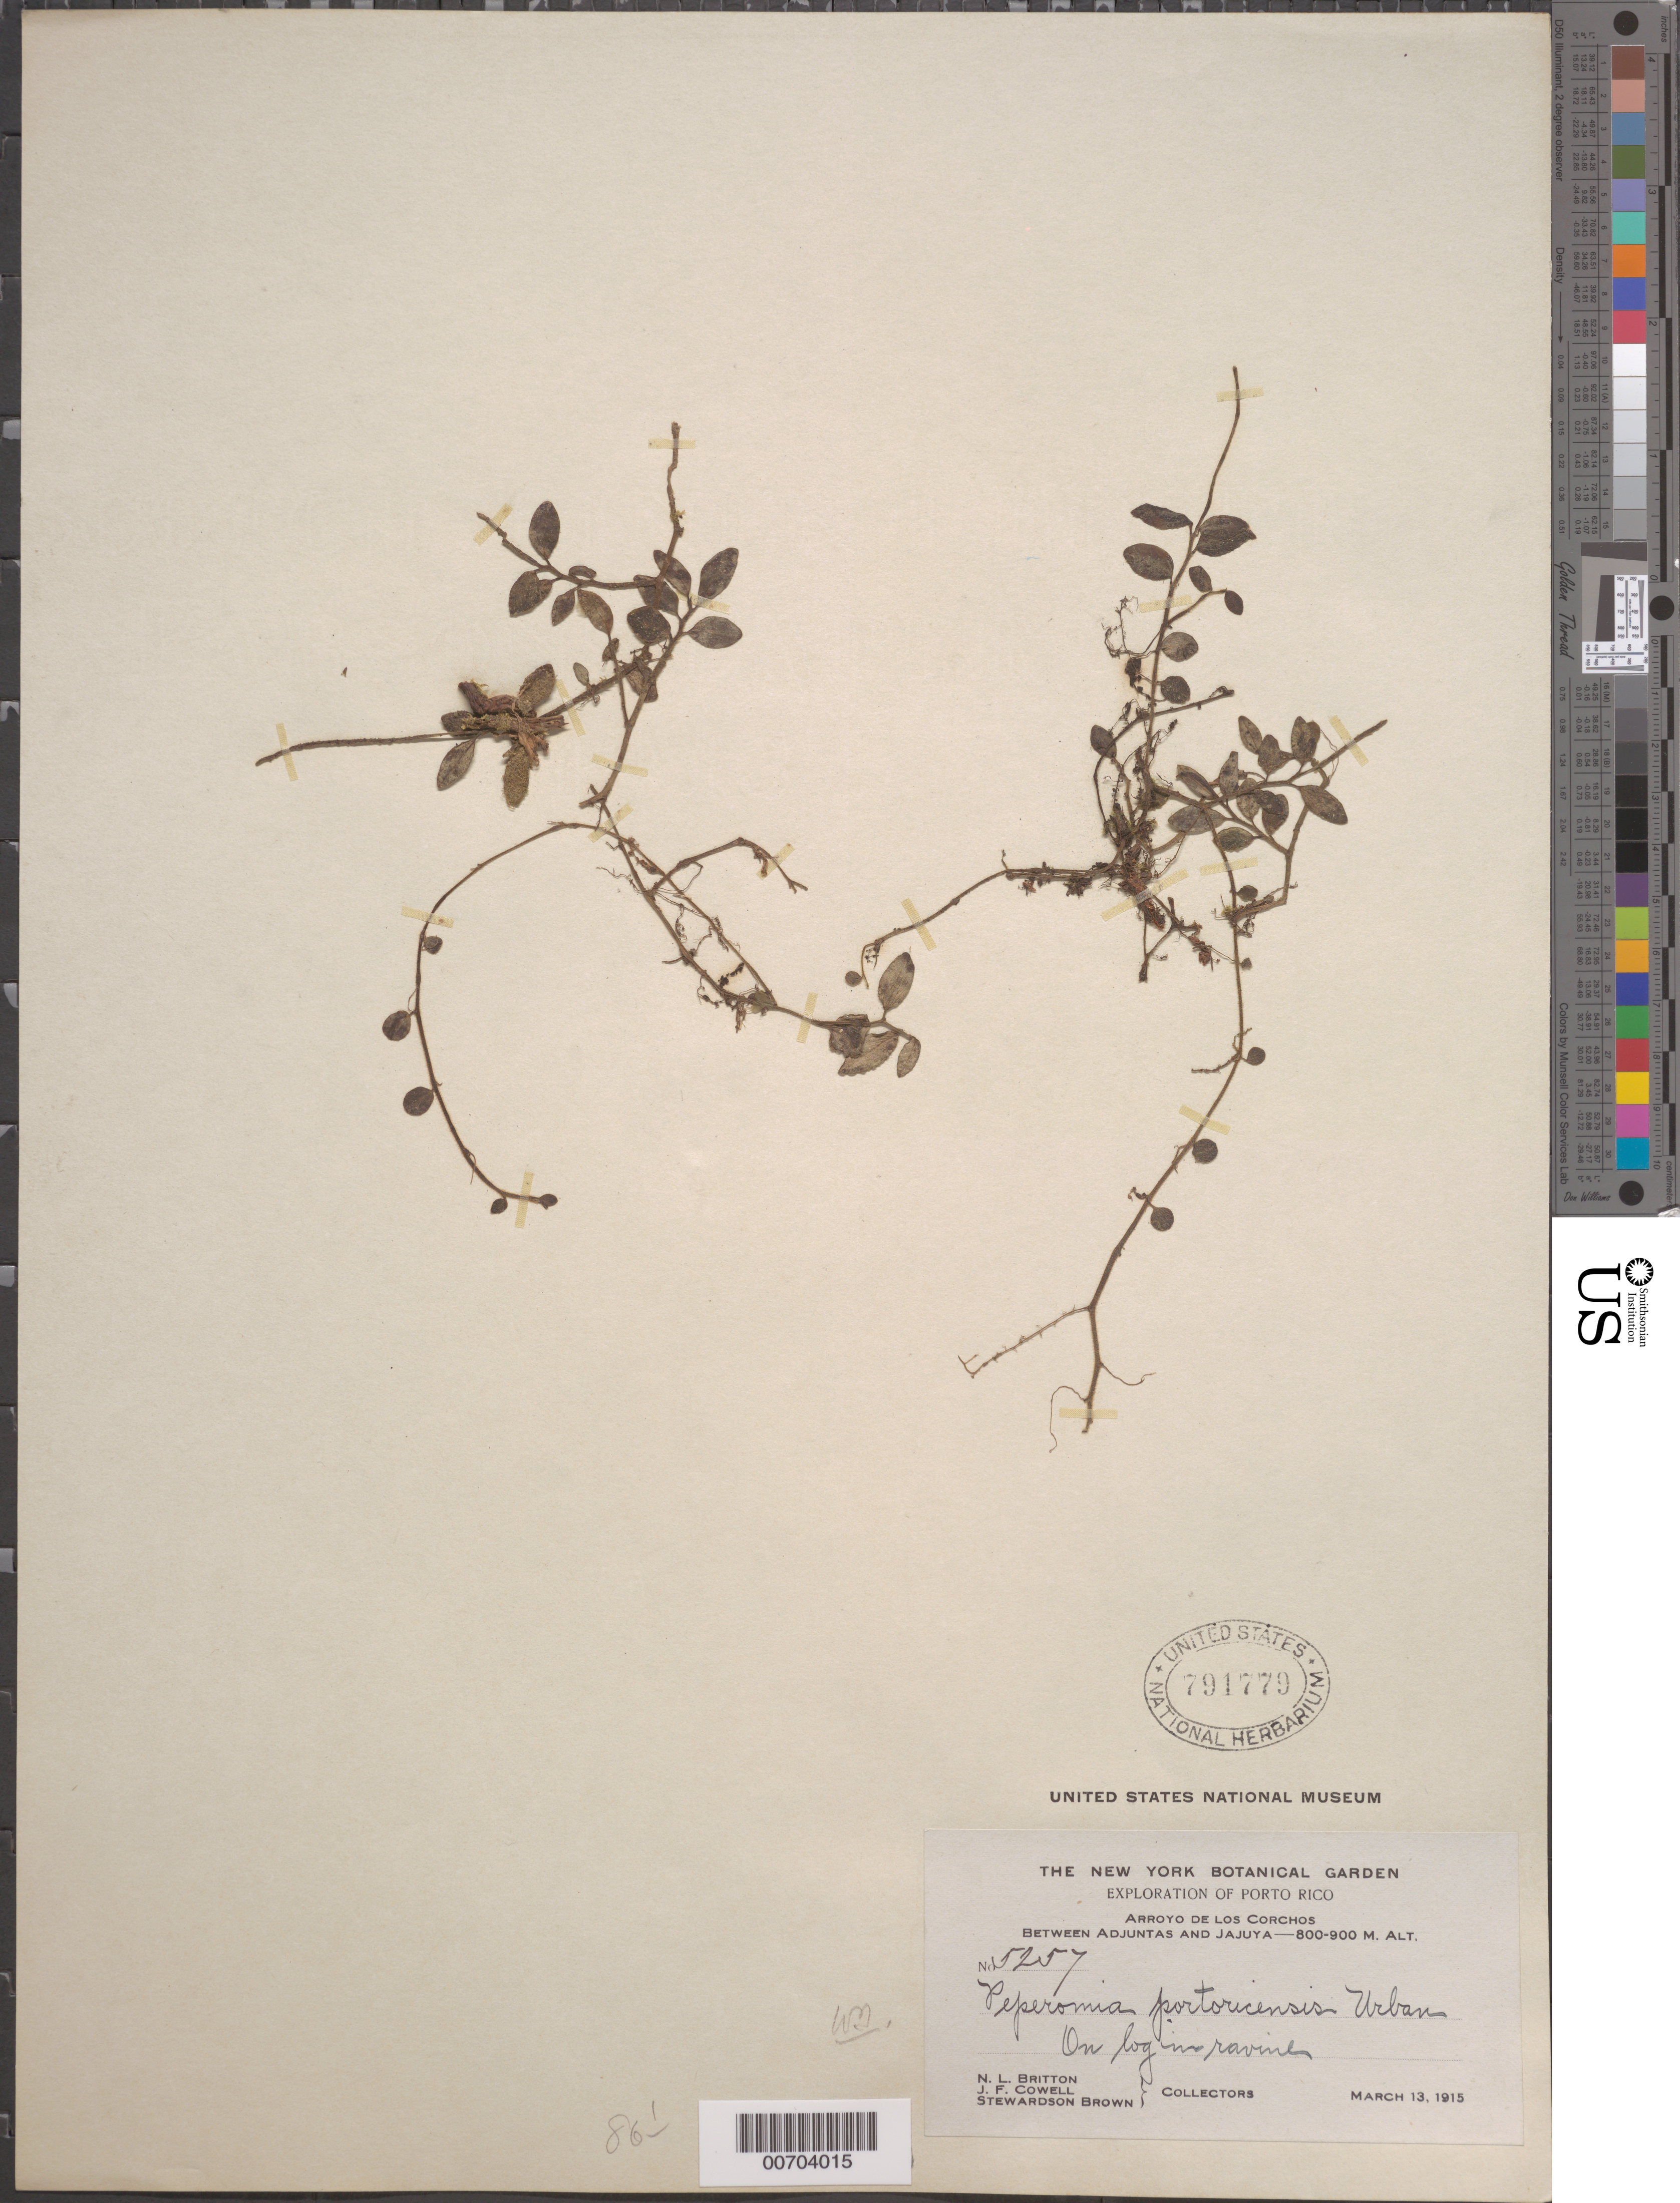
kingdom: Plantae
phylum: Tracheophyta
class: Magnoliopsida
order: Piperales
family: Piperaceae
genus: Peperomia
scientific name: Peperomia portoricensis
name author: Urb.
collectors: N. Britton, J. F. Cowell & S. Brown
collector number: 5257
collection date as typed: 13 Mar 1915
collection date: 1915-03-13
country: Puerto Rico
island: Greater Antilles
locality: Arroyo de los Corchos, Btw. Adjuntas and Jajuya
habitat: On log in ravine.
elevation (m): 800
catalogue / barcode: US 791779